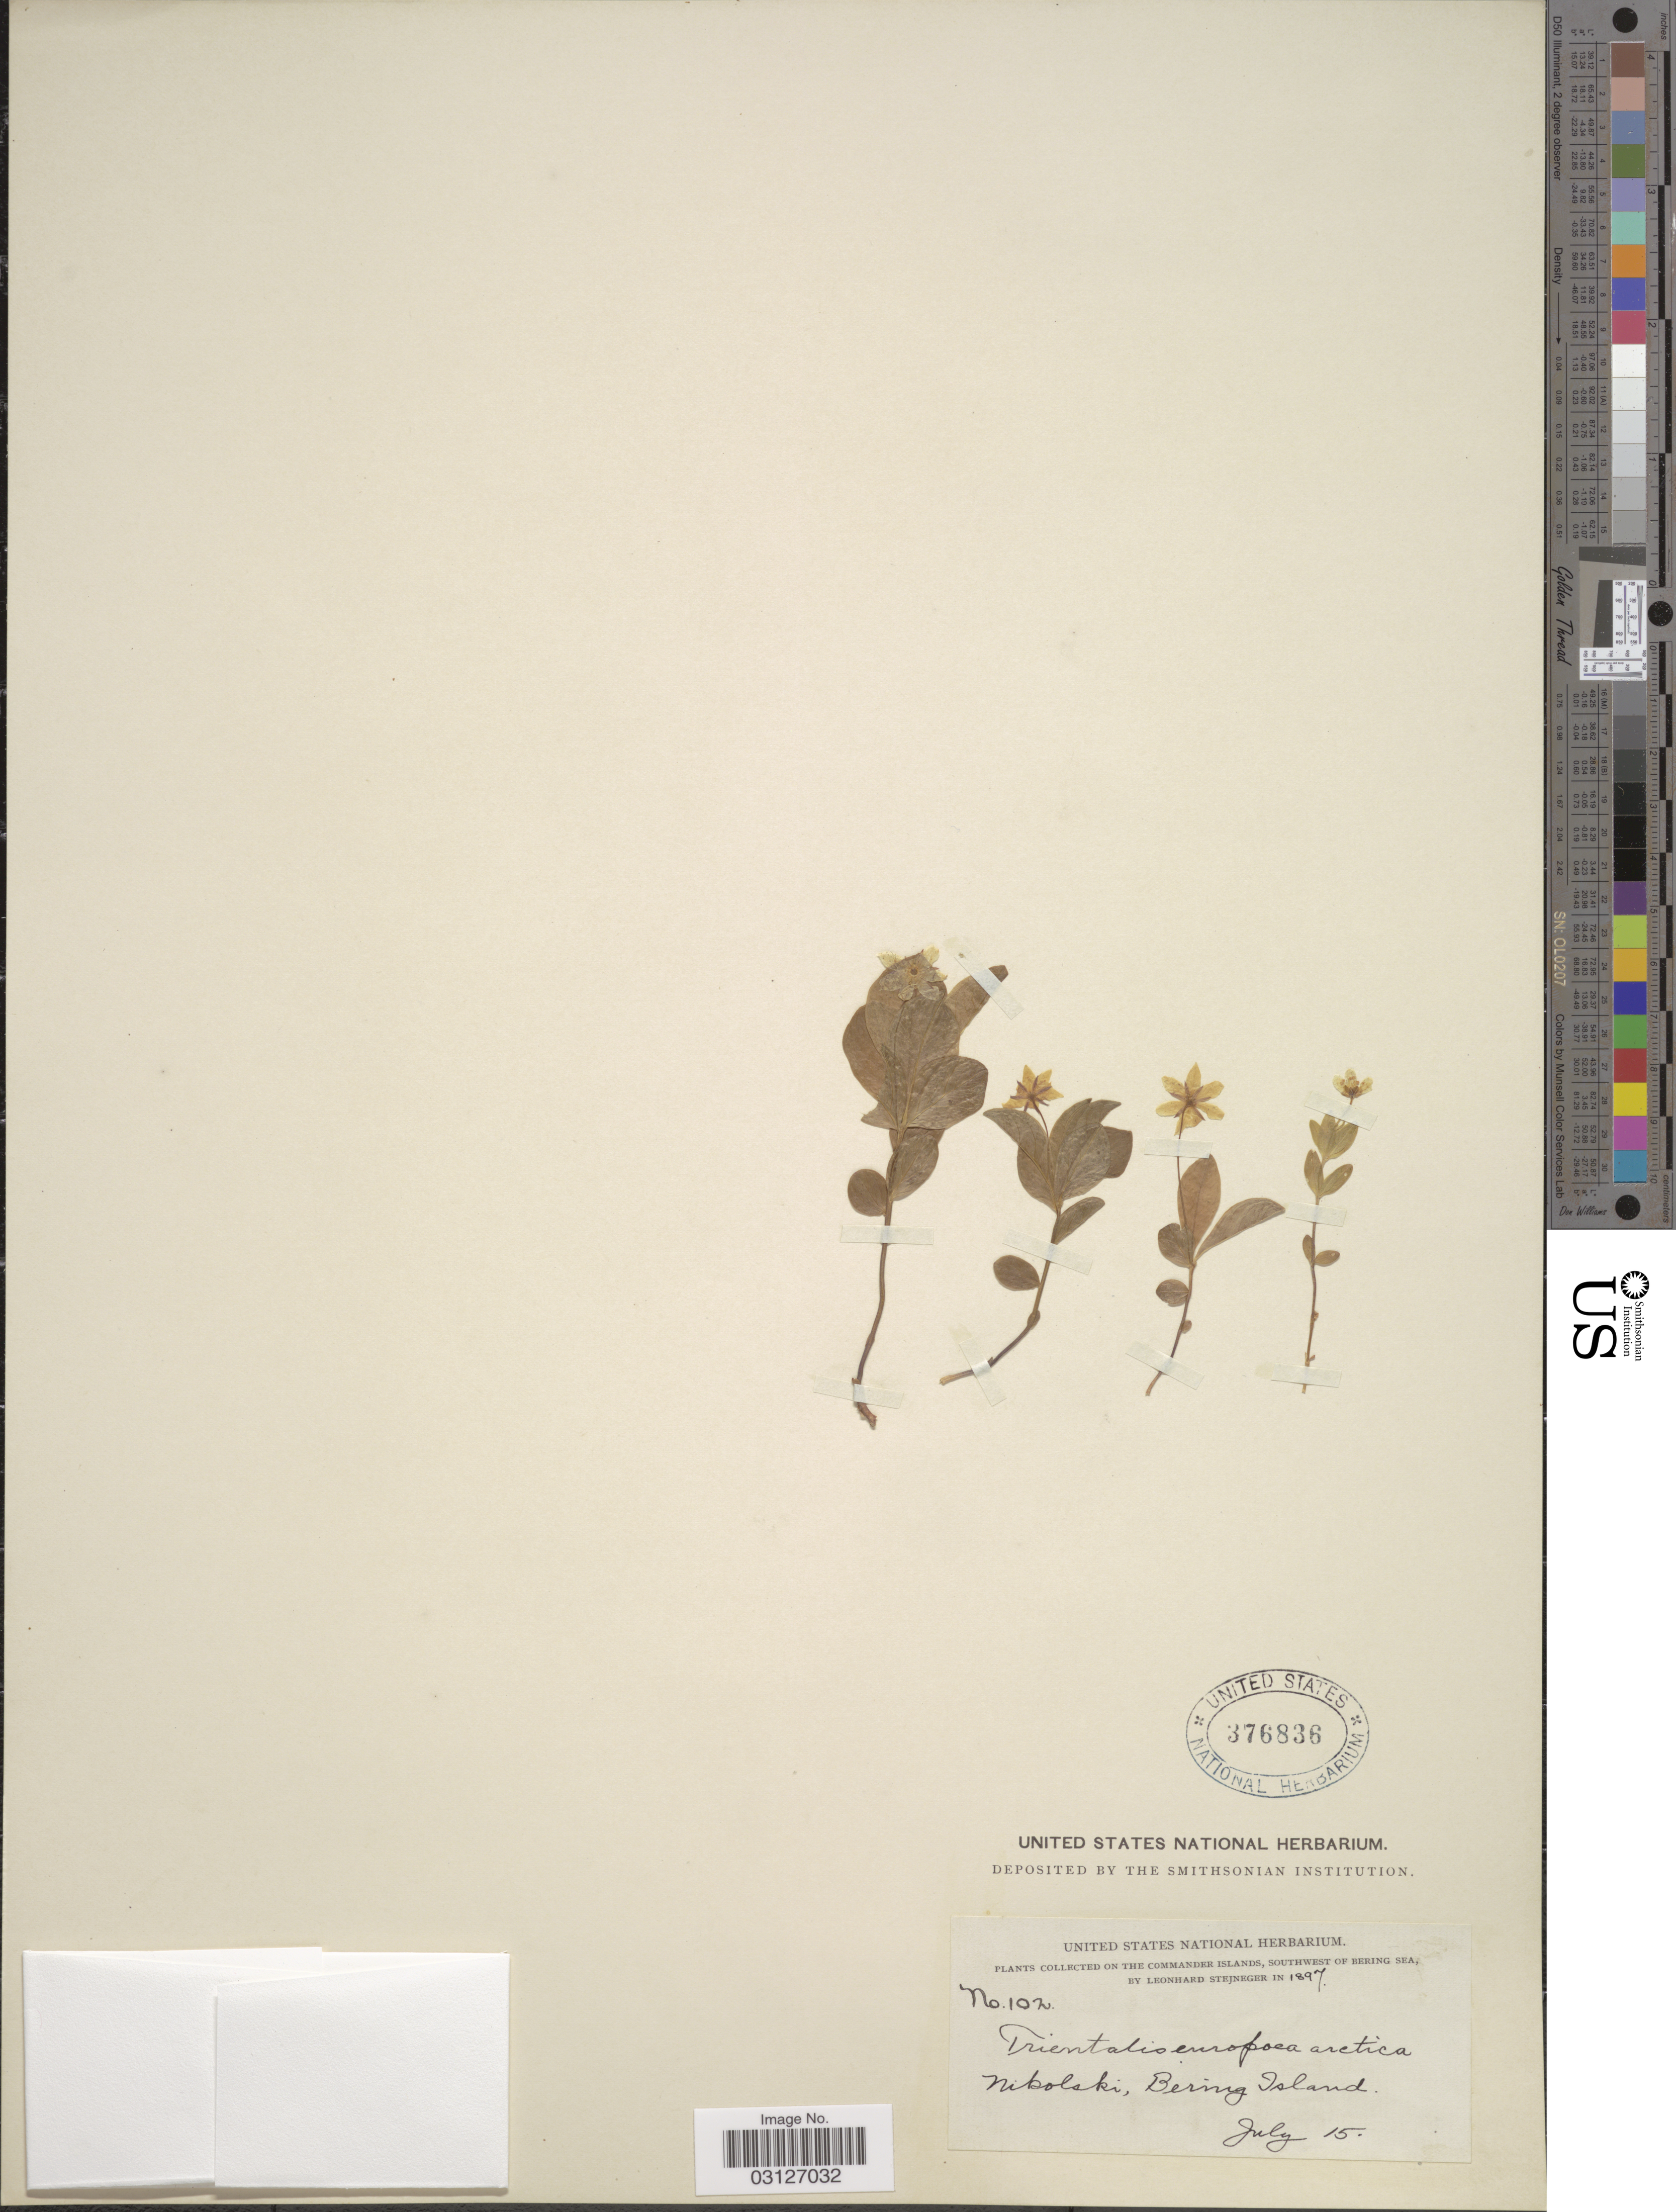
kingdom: Plantae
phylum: Tracheophyta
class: Magnoliopsida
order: Ericales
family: Primulaceae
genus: Trientalis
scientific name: Trientalis europaea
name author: L.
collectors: L. Stejneger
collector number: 102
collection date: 1897-07-15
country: Russian Federation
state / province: Kamchatka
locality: Commander Islands, Southwest of Bering Sea, Nikolski, Bering Island.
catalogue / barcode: US 376836